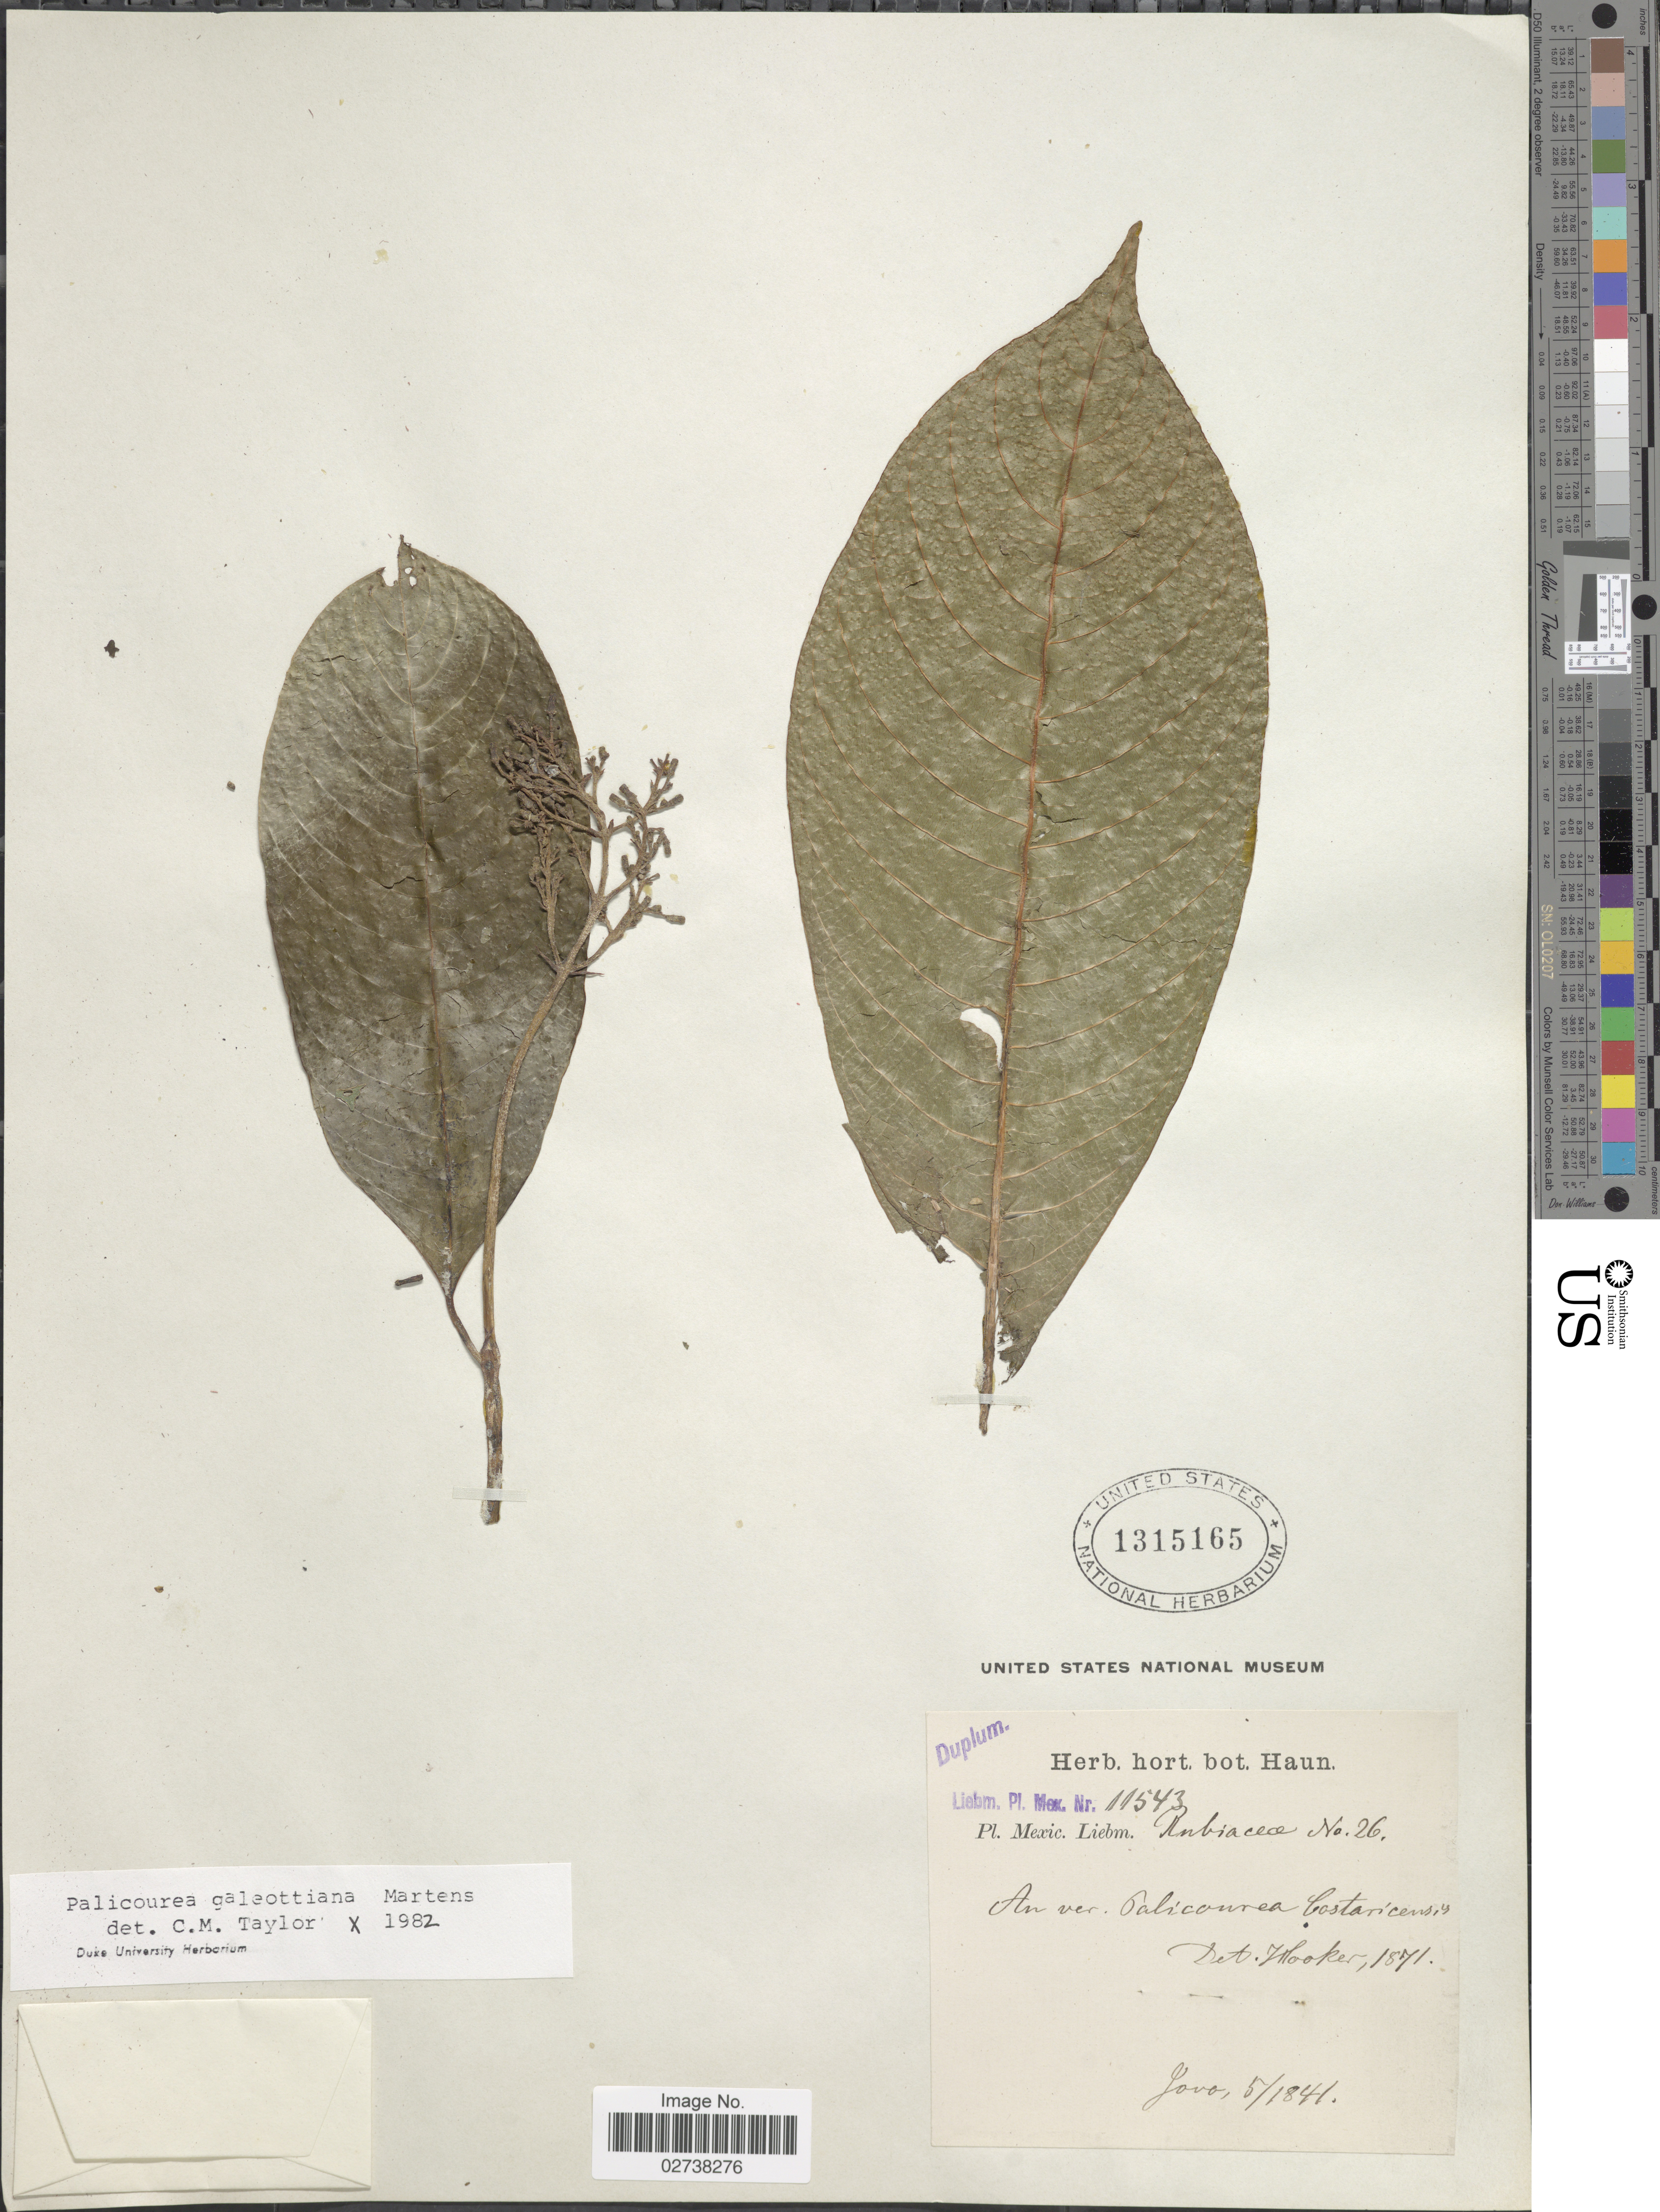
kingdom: Plantae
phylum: Tracheophyta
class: Magnoliopsida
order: Gentianales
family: Rubiaceae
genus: Palicourea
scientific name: Palicourea galeottiana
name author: M. Martens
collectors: Liebmann, --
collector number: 11543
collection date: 1841-05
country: Mexico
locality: Jovo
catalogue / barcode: US 1315165